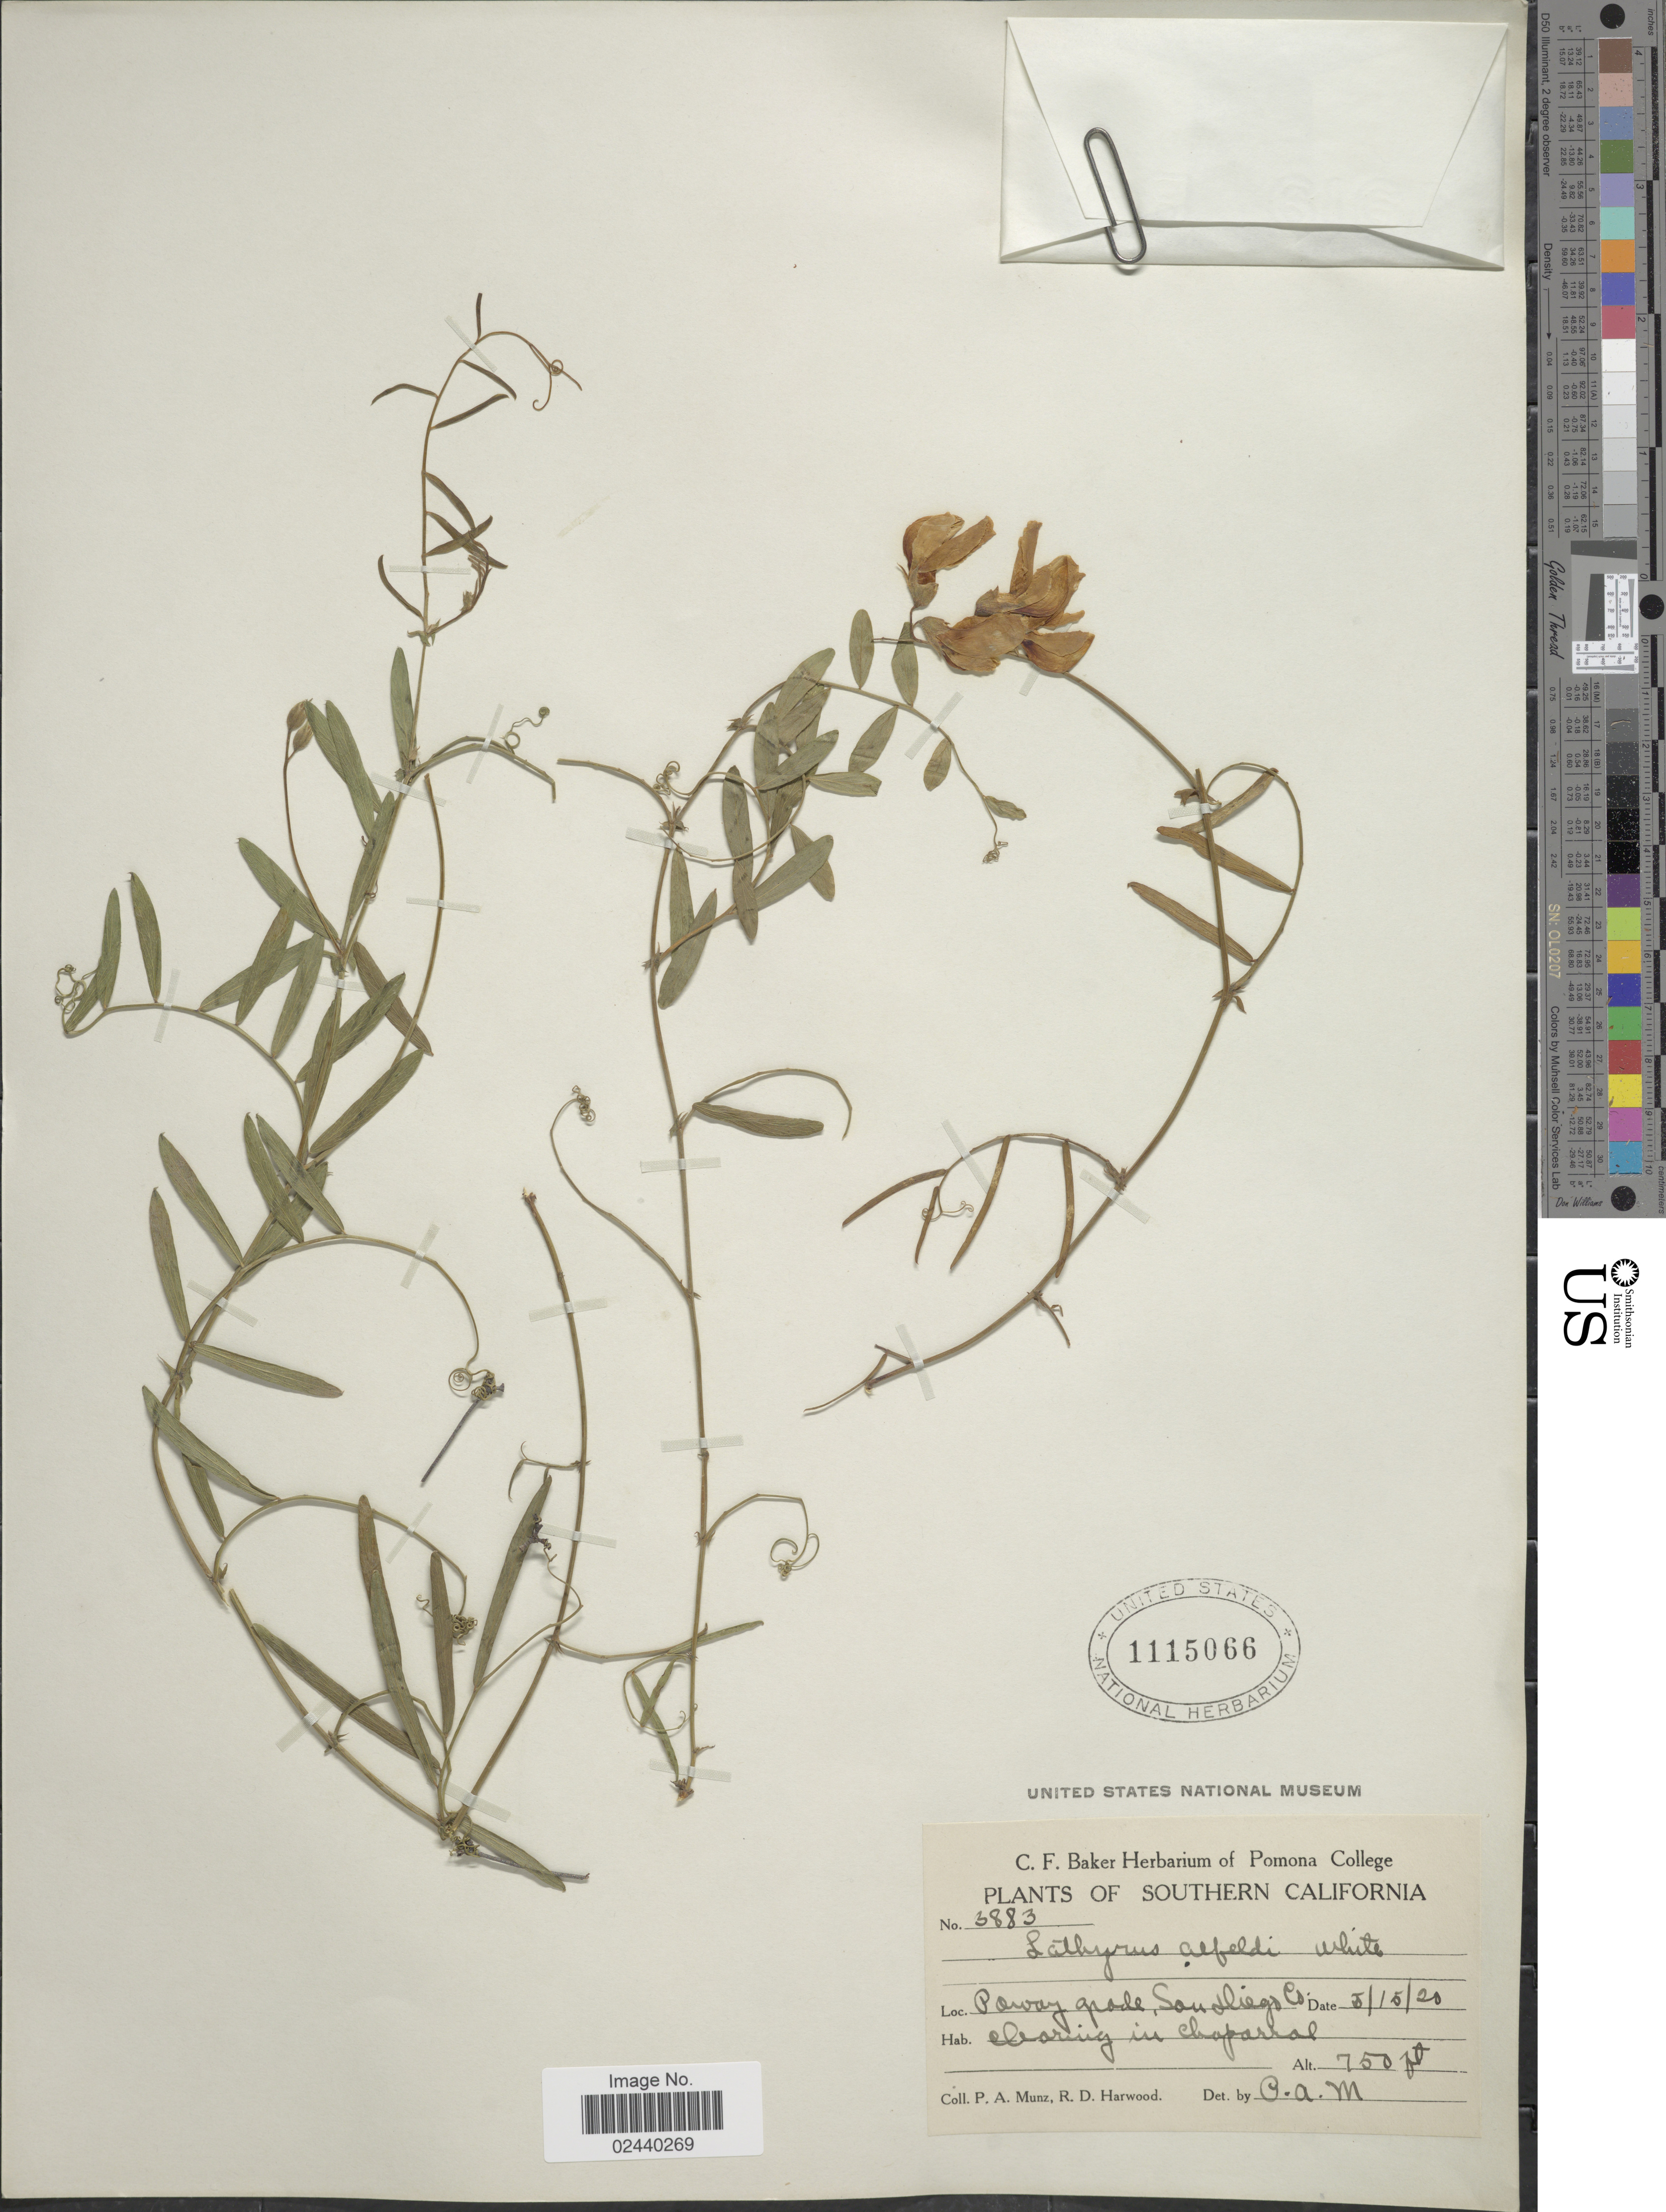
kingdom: Plantae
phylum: Tracheophyta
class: Magnoliopsida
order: Fabales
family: Fabaceae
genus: Lathyrus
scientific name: Lathyrus alefeldii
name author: T.G. White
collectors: P. A. Munz & R. Harwood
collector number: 3883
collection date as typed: Transcribed d/m/y: 15/5/20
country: United States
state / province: California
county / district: San Diego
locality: Southern California, Poway grade, San Diego Co.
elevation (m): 229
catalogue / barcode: US 1115066